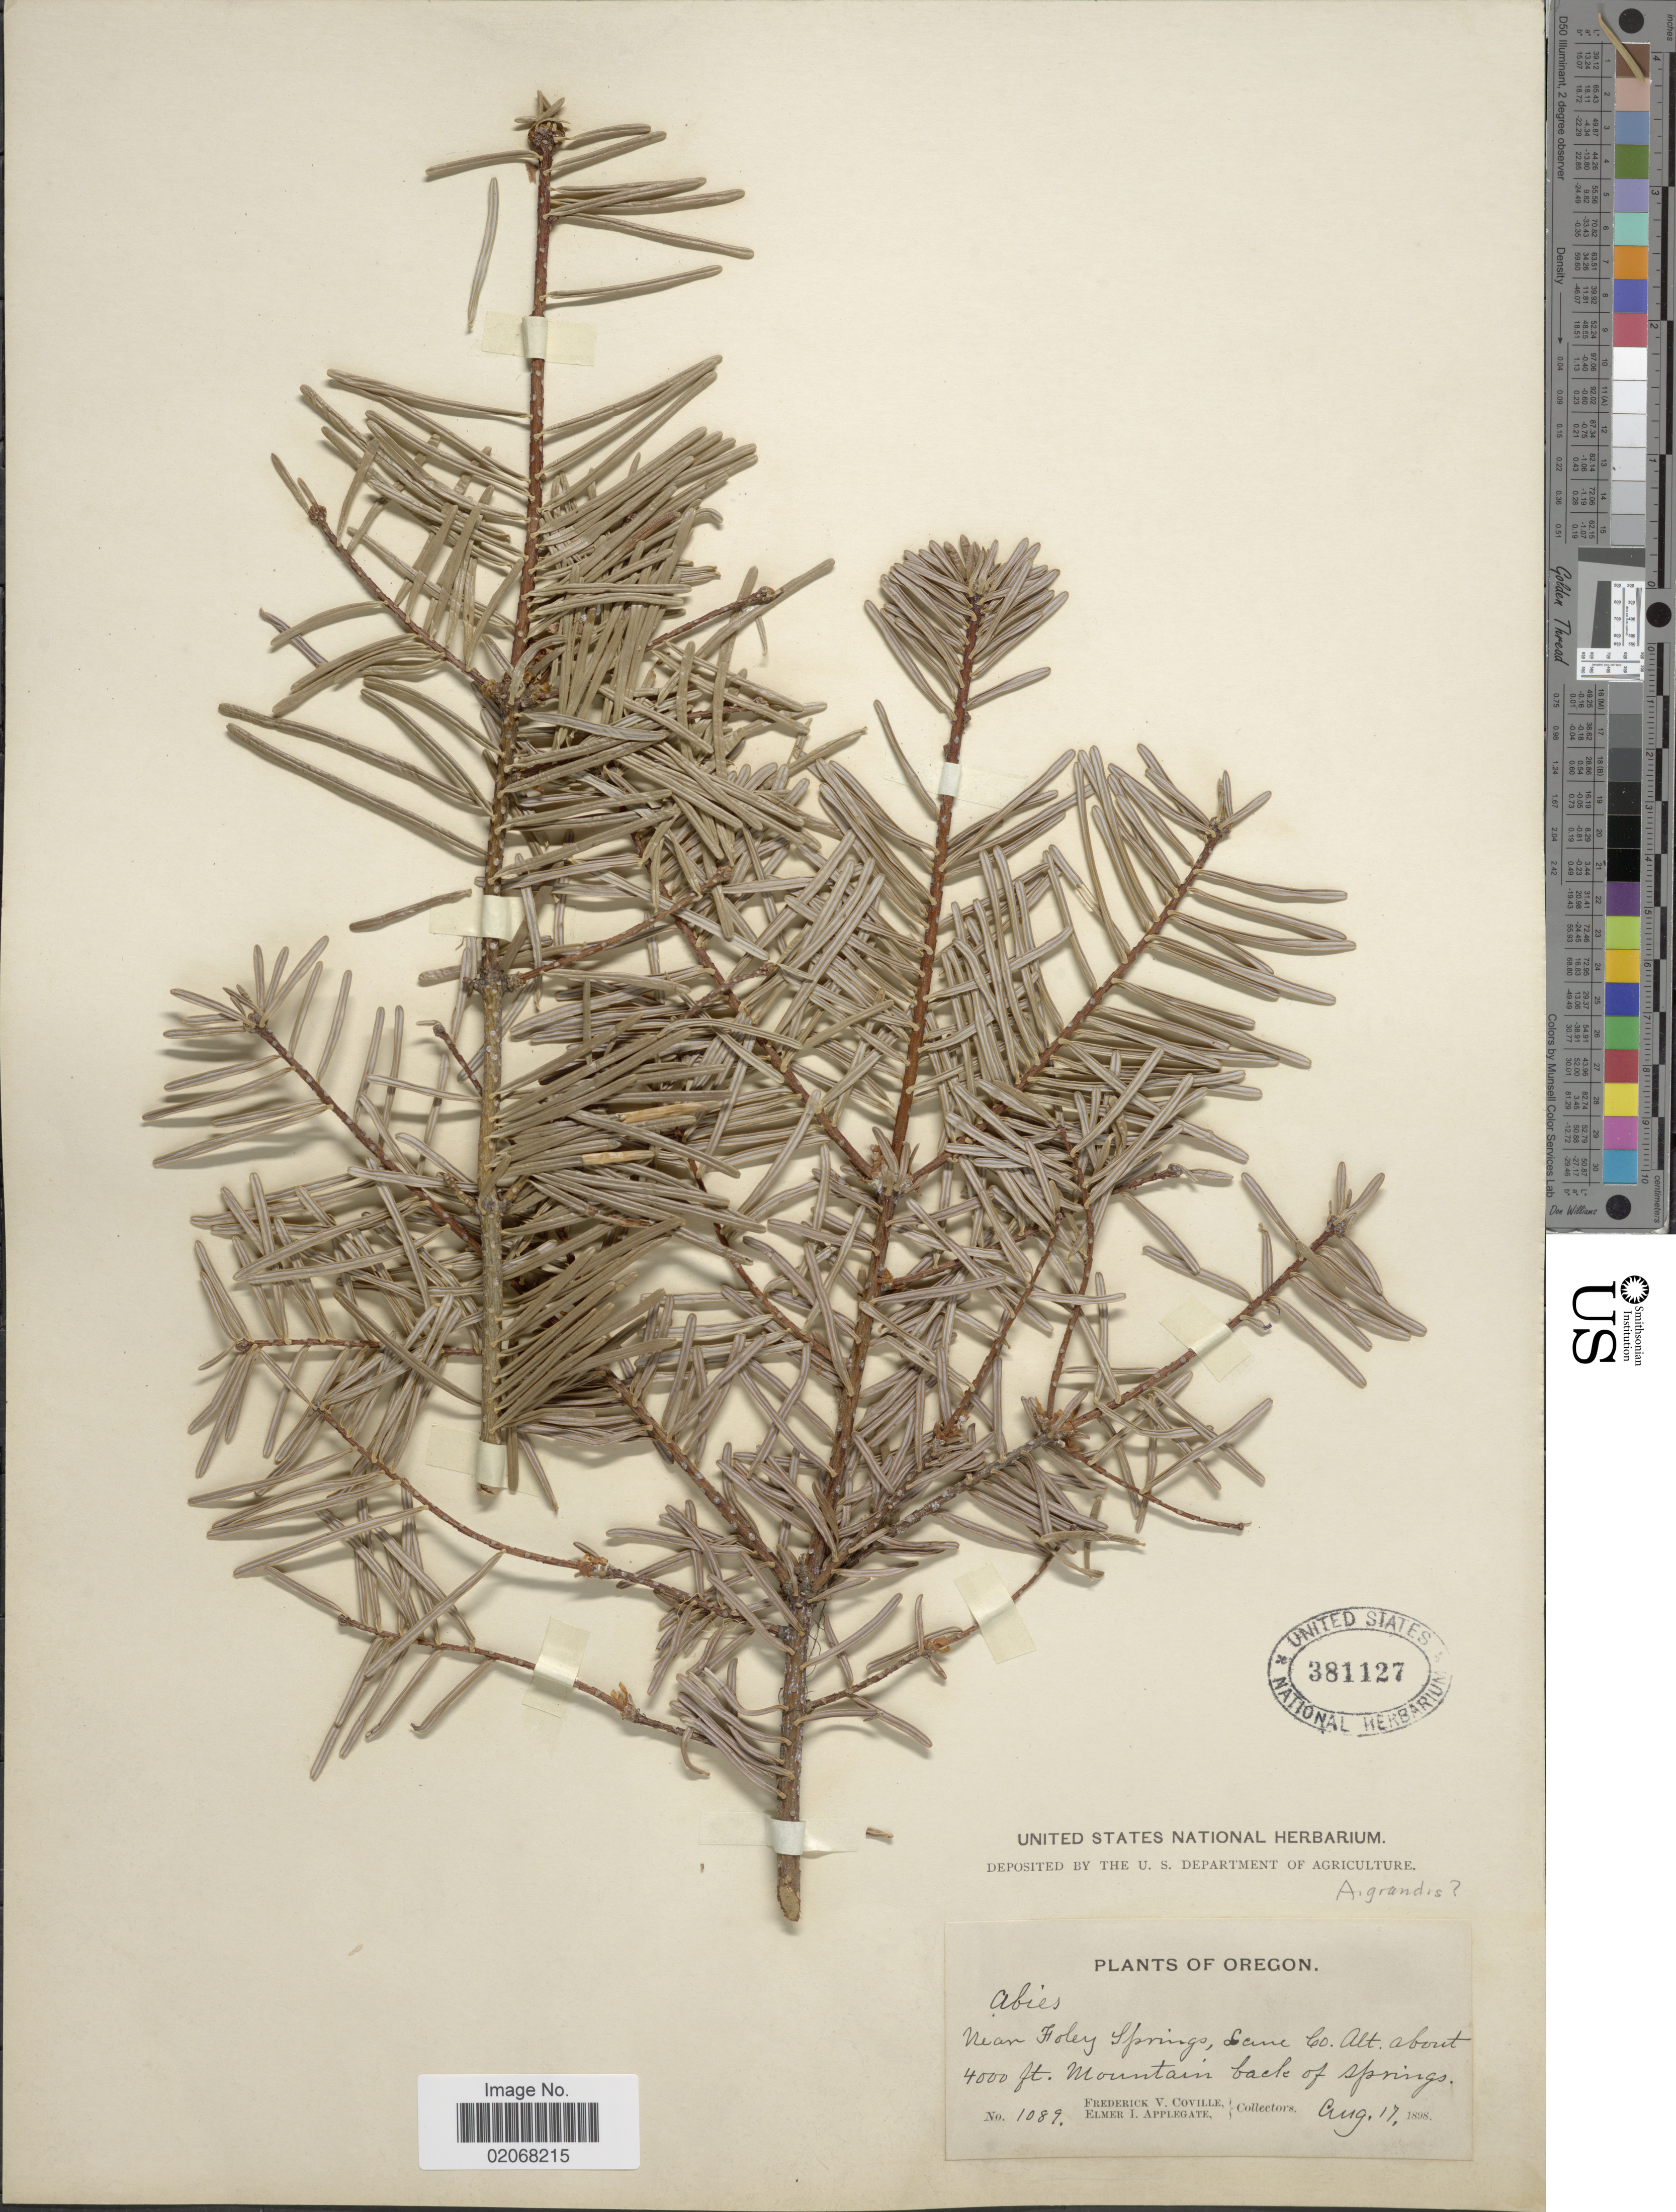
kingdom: Plantae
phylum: Tracheophyta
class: Pinopsida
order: Pinales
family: Pinaceae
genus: Abies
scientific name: Abies grandis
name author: (Douglas ex D. Don) Lindl.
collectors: F. V. Coville & E. I. Applegate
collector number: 1089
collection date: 1898-08-17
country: United States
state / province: Oregon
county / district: Lane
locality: Near Foley Springs, Lane Co., Mountain back of Springs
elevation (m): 1219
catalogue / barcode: US 381127